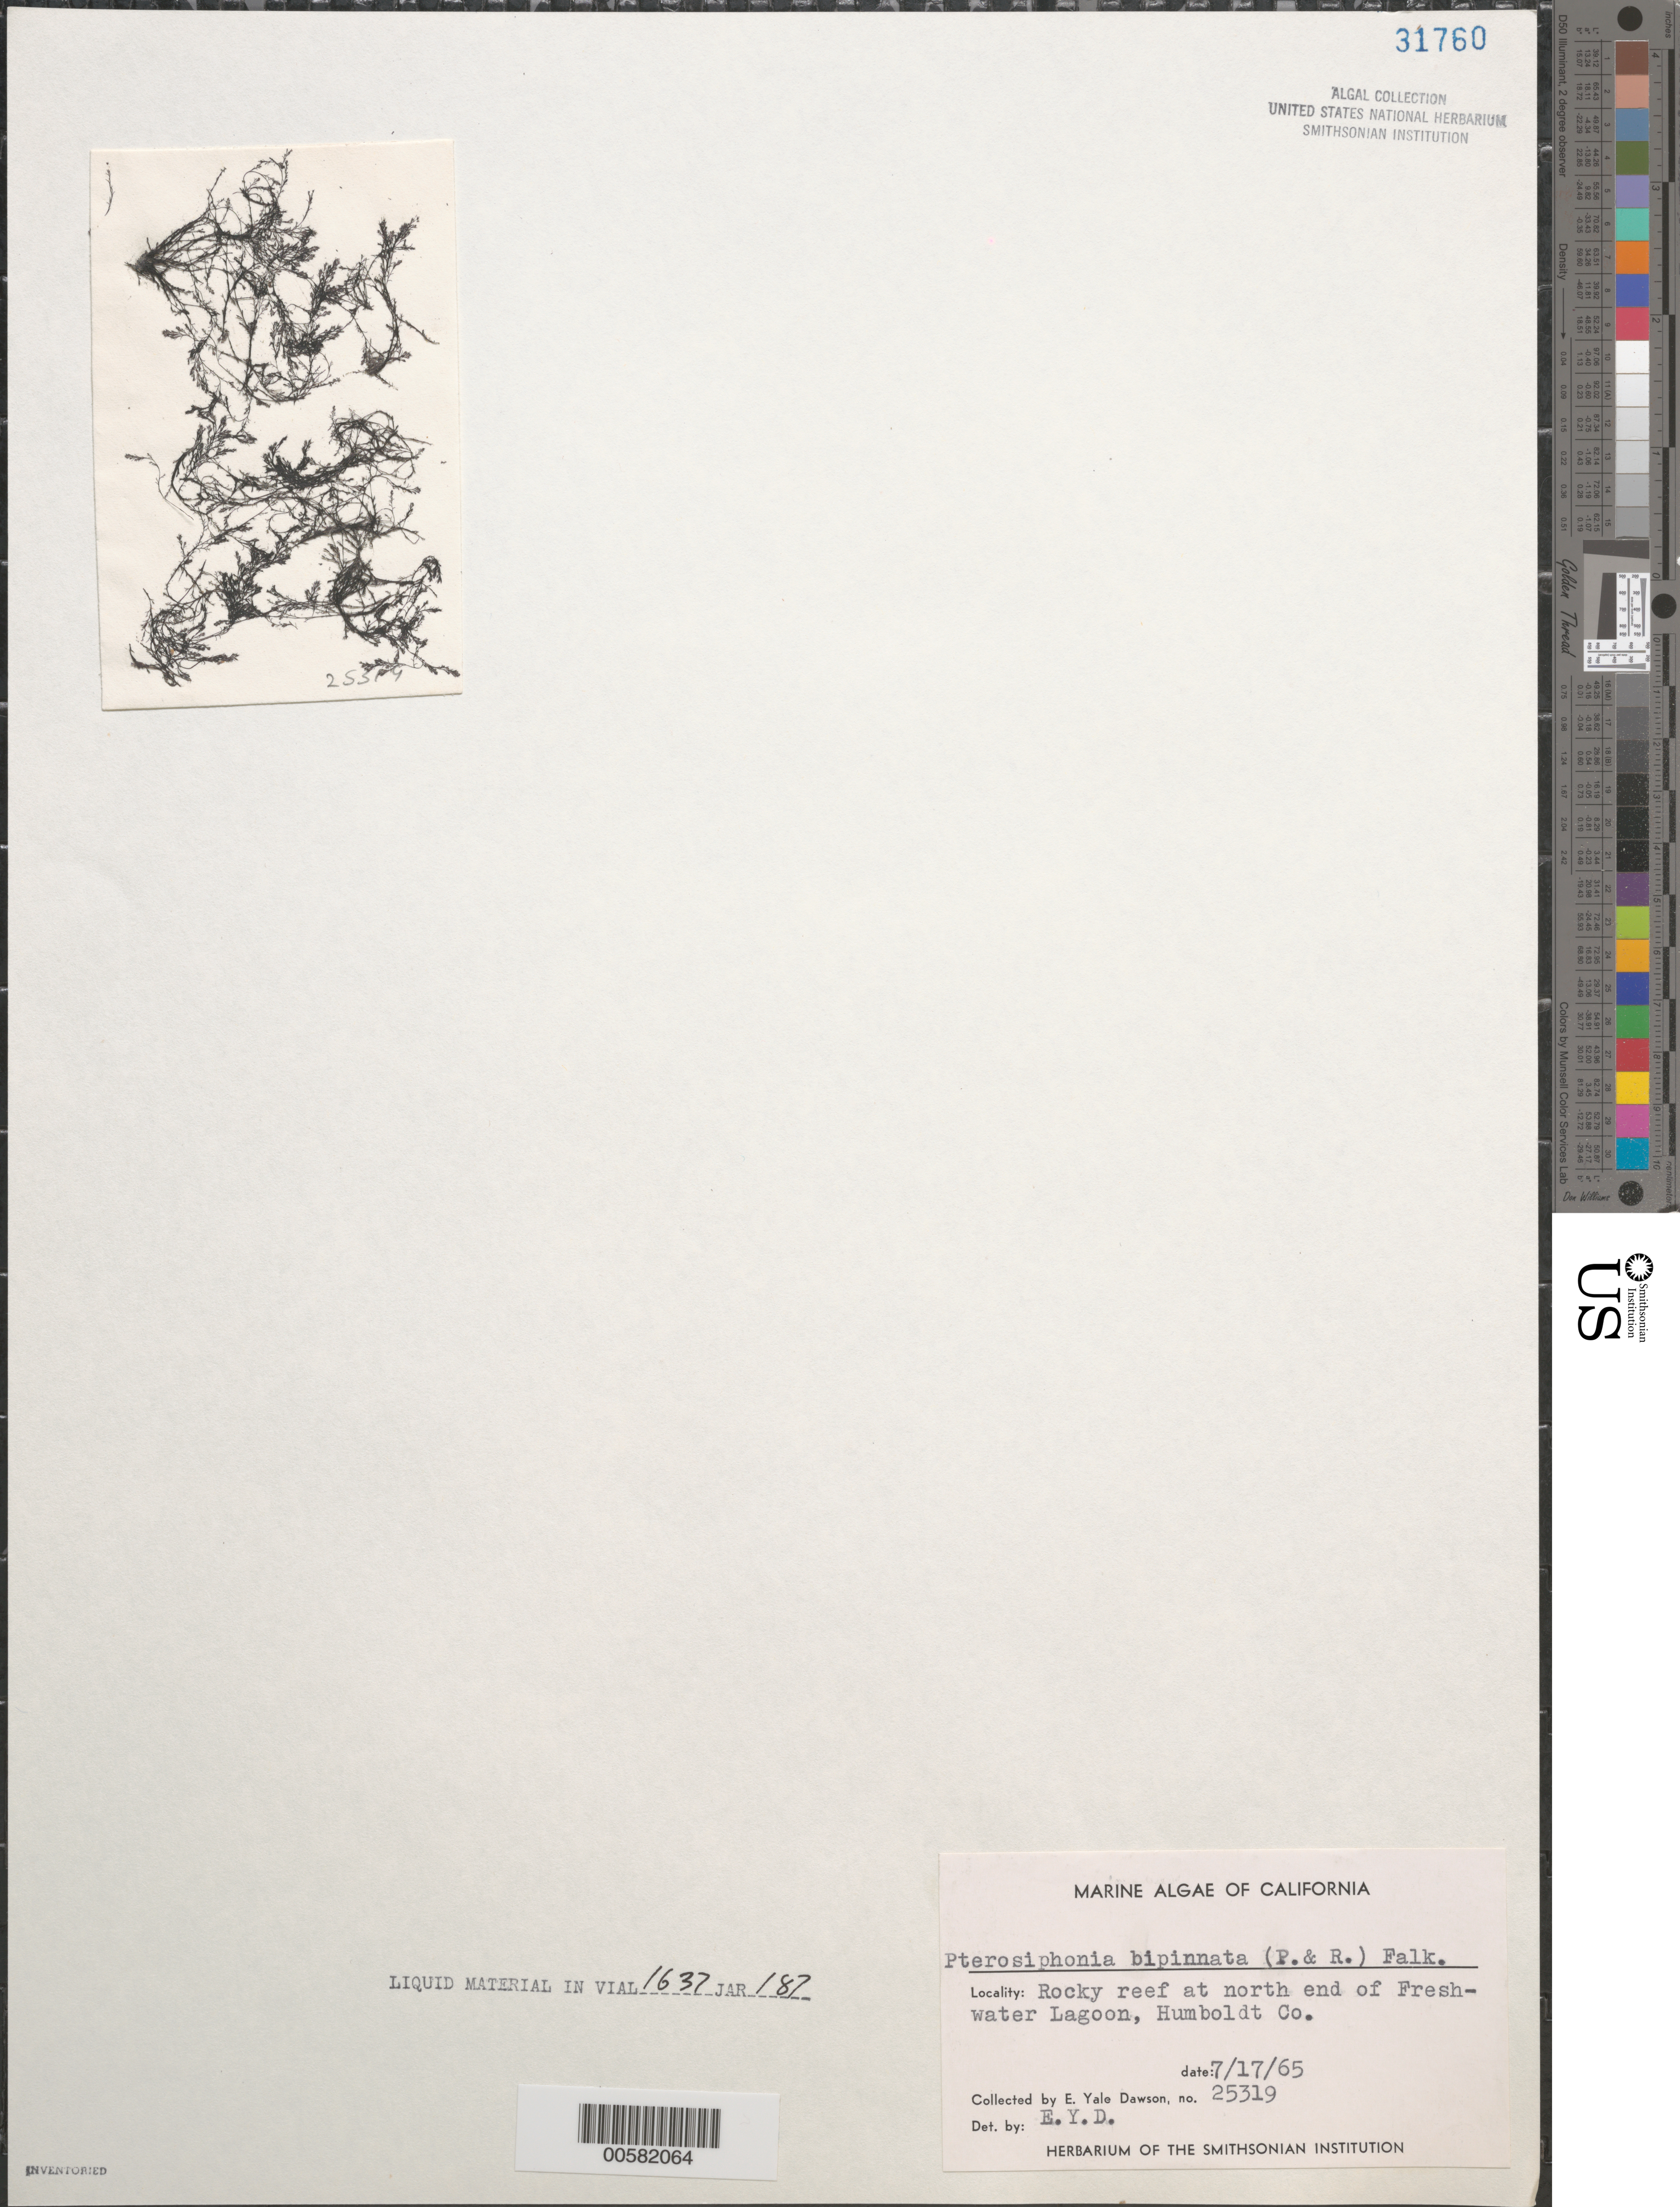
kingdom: Plantae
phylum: Rhodophyta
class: Florideophyceae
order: Ceramiales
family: Rhodomelaceae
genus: Savoiea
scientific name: Savoiea bipinnata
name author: (Postels & Rupr.) M.J. Wynne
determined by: Algae name updating Project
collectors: E. Y. Dawson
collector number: EYD 25319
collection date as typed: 17 Jul 1965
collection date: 1965-07-17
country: United States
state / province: California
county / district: Humboldt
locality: Freshwater Lagoon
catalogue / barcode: US 31760